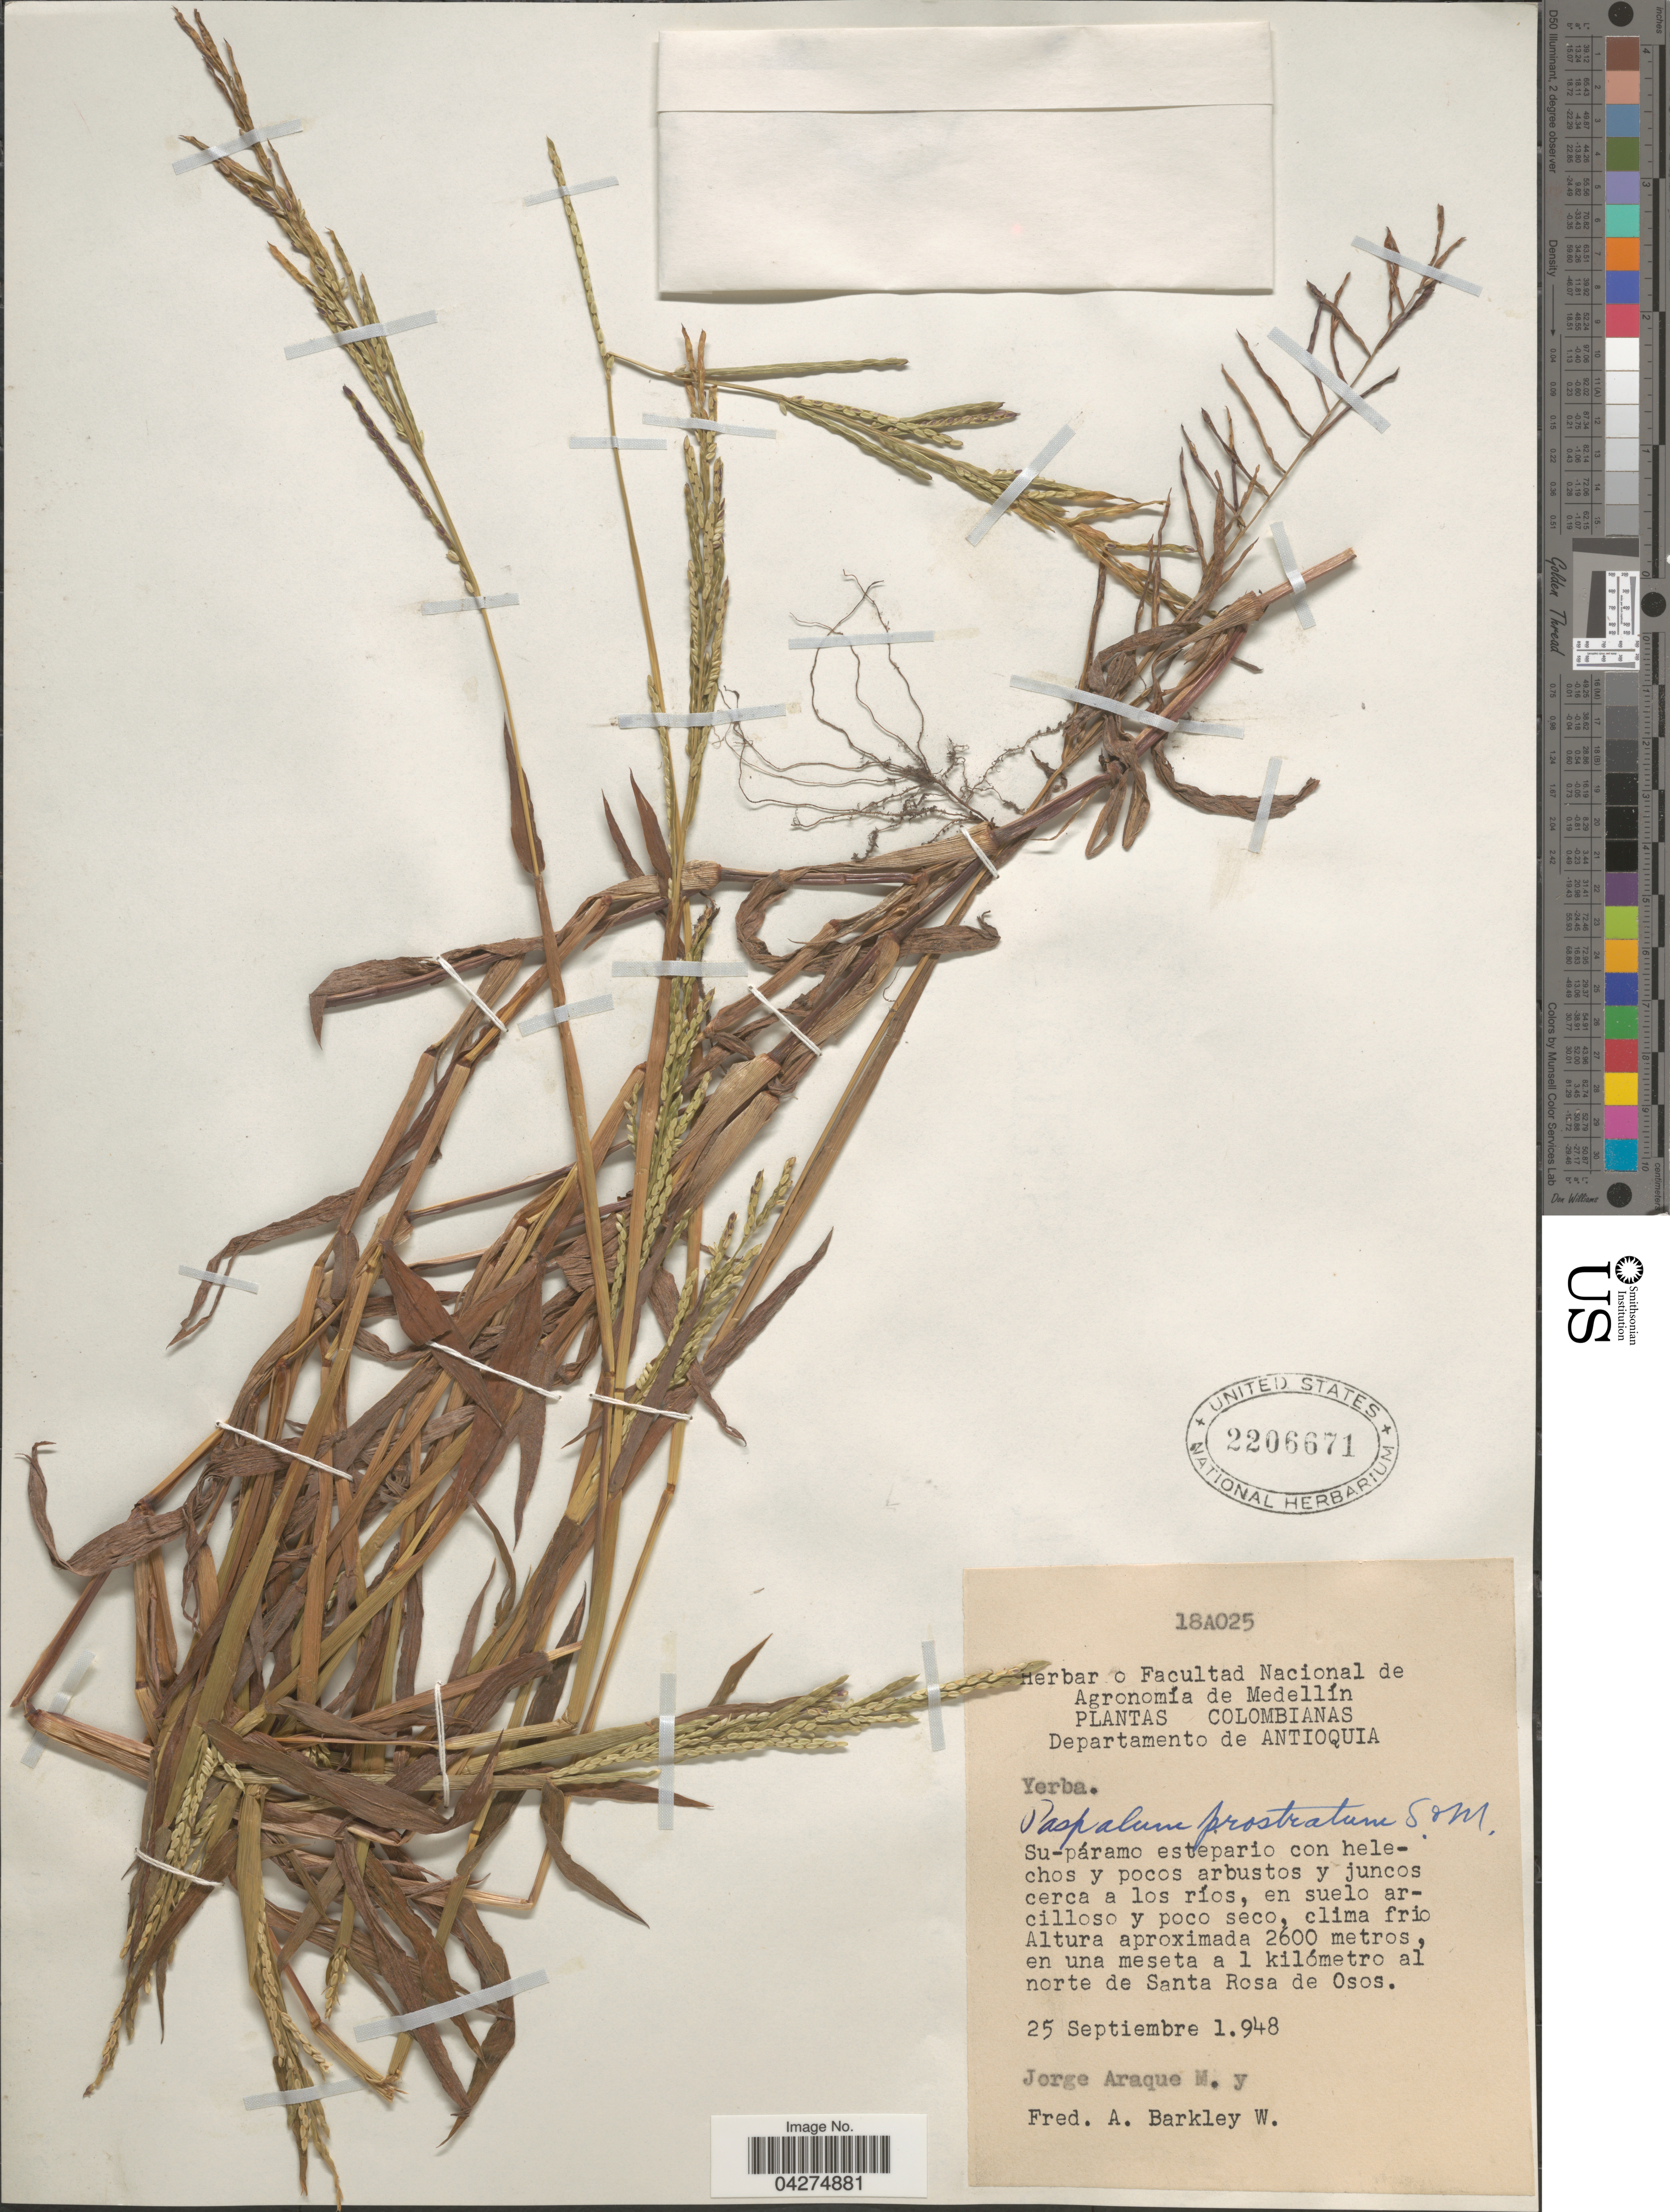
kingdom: Plantae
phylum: Tracheophyta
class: Liliopsida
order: Poales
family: Poaceae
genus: Paspalum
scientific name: Paspalum prostratum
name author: Scribn. & Merr.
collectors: J. Araque Molina & F. Barkley W.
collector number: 18A025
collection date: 1948-09-25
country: Colombia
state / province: Antioquia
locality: Departamento de Antioquia. En una meseta a 1 kilómetro al norte de Santa Rosa de Osos.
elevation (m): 2600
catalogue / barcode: US 2206671